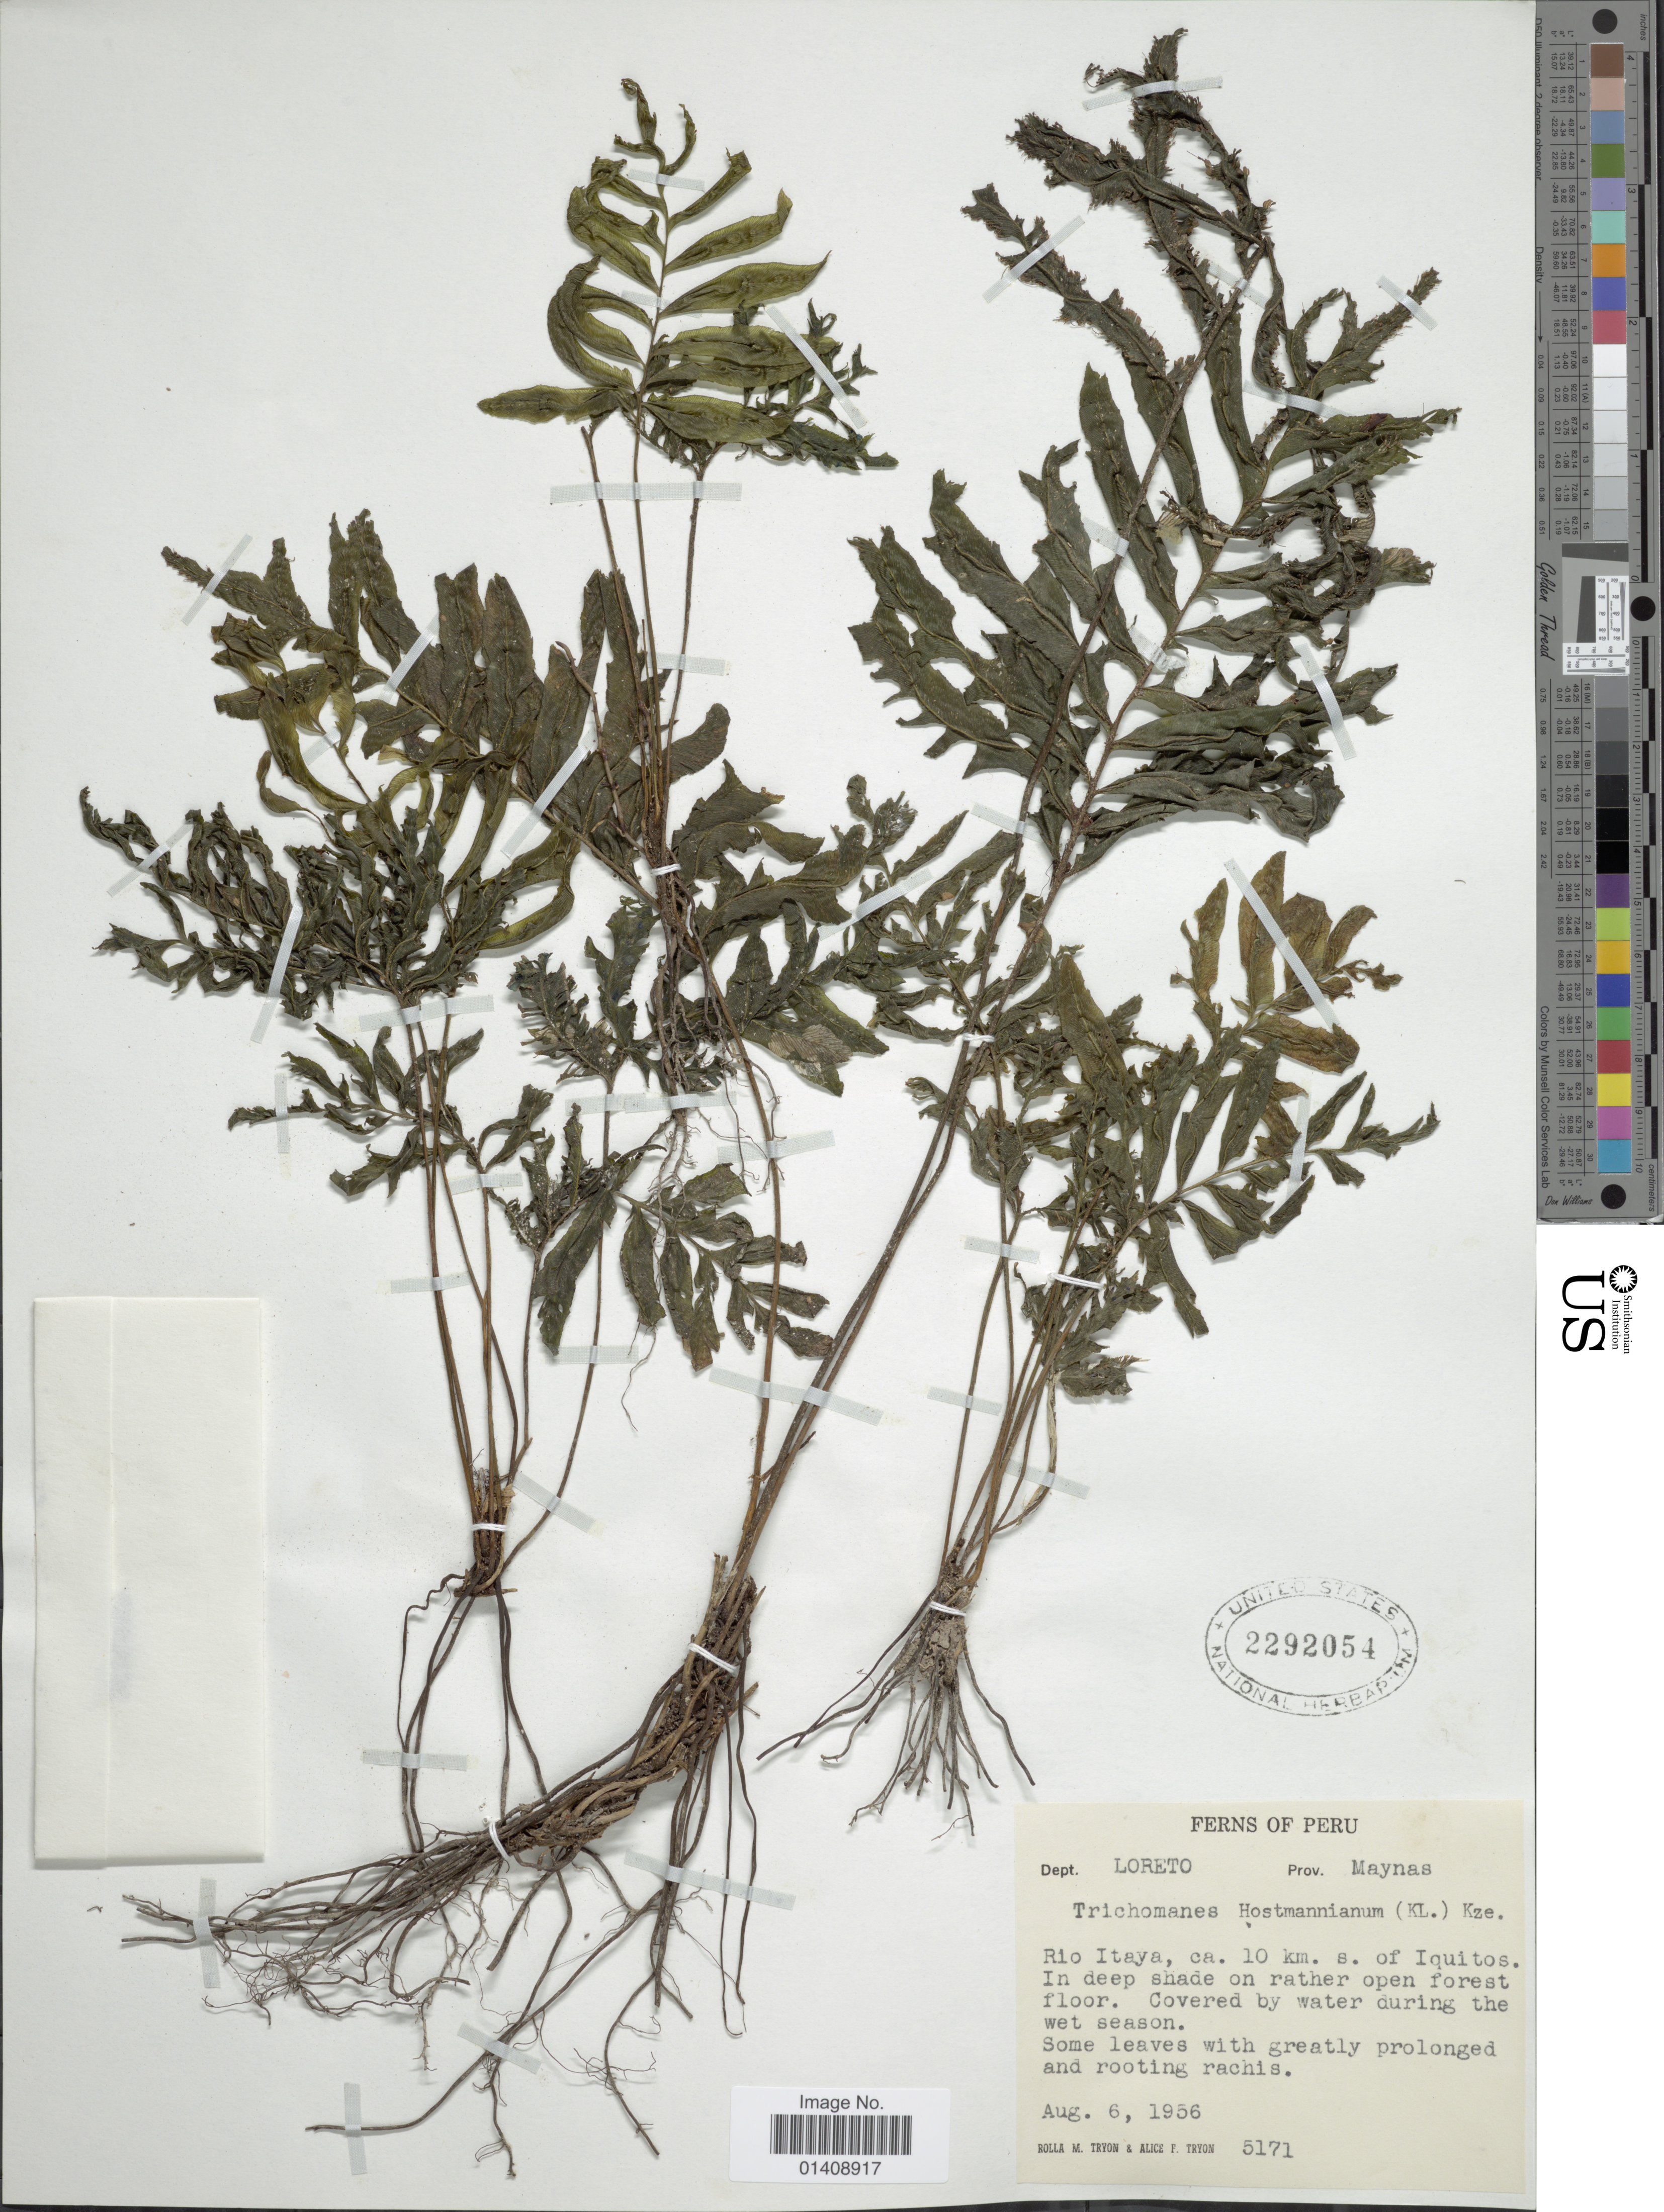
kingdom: Plantae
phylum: Tracheophyta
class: Polypodiopsida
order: Hymenophyllales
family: Hymenophyllaceae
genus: Trichomanes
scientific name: Trichomanes hostmannianum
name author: (Klotzsch) Kunze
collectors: R. M. Tryon & A. F. Tryon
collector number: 5171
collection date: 1956-08-06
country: Peru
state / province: Loreto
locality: Maynas. Rio Itaya, ca. 10 km. s. of Iquitos.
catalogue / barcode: US 2292054